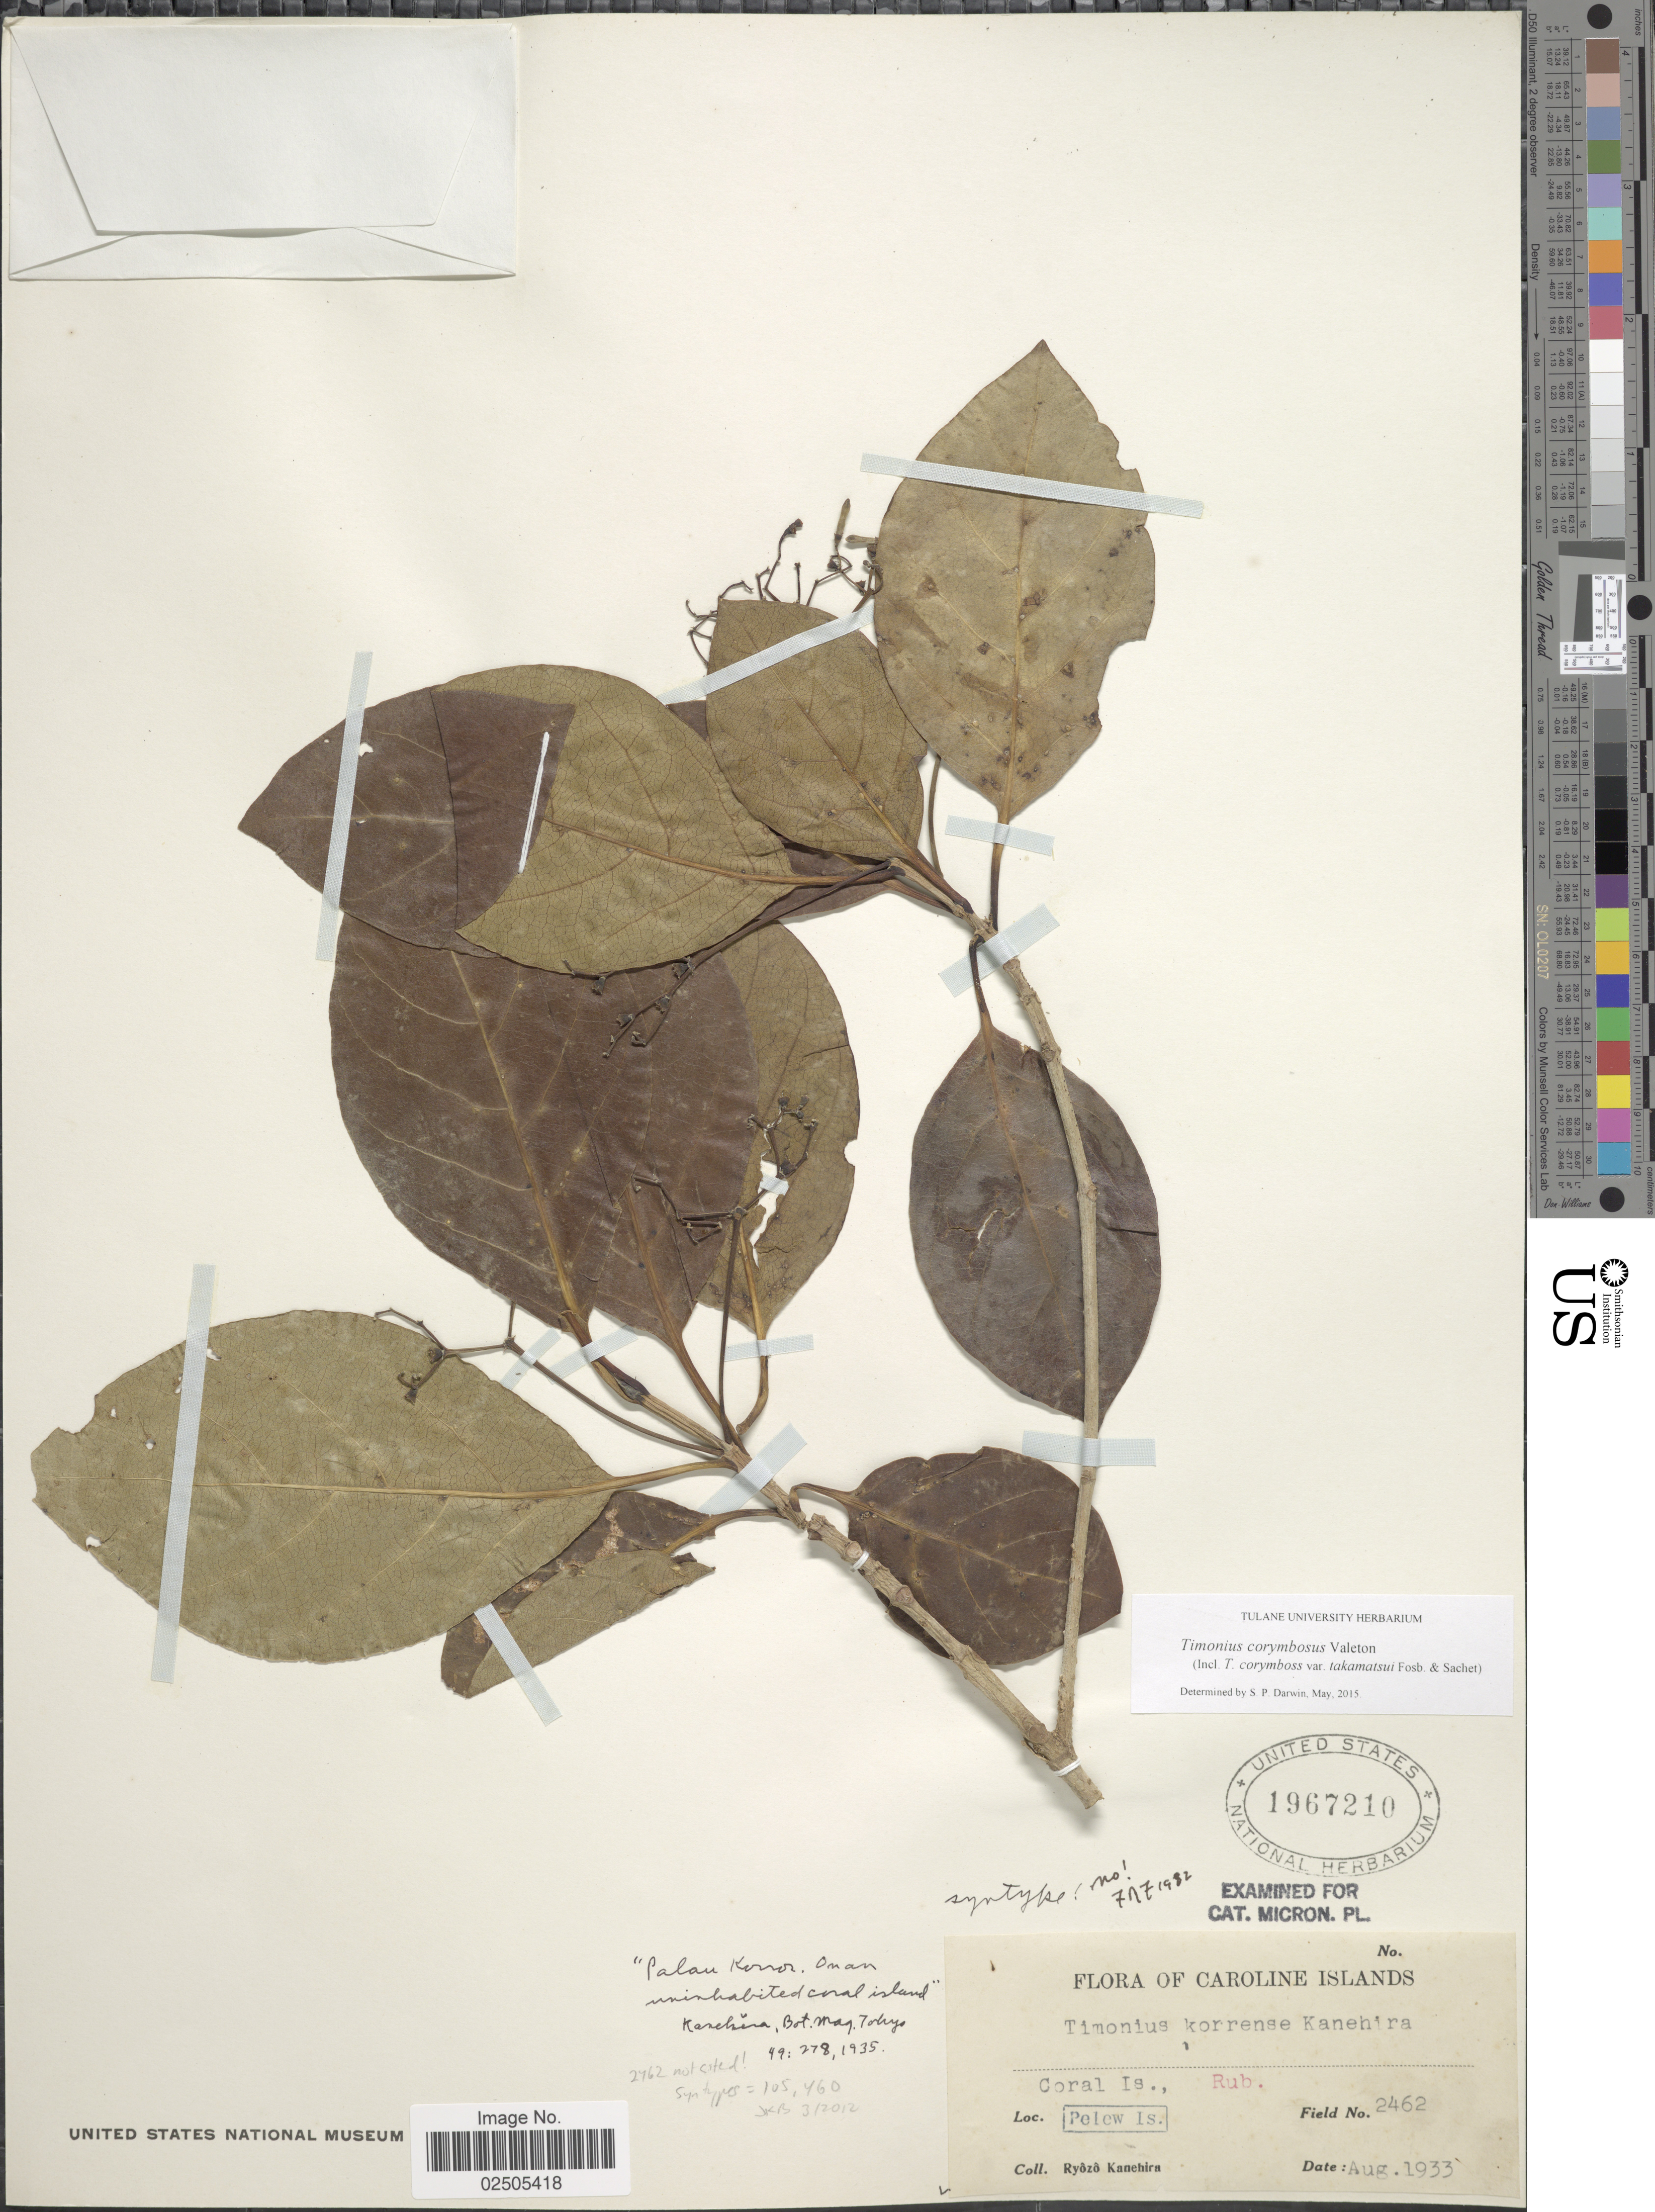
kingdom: Plantae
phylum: Tracheophyta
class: Magnoliopsida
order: Gentianales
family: Rubiaceae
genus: Timonius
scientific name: Timonius corymbosa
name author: Valeton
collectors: R. Kanehira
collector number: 2462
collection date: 1933-08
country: Palau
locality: Caroline Islands, Coral Is., Pelew Is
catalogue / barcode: US 1967210